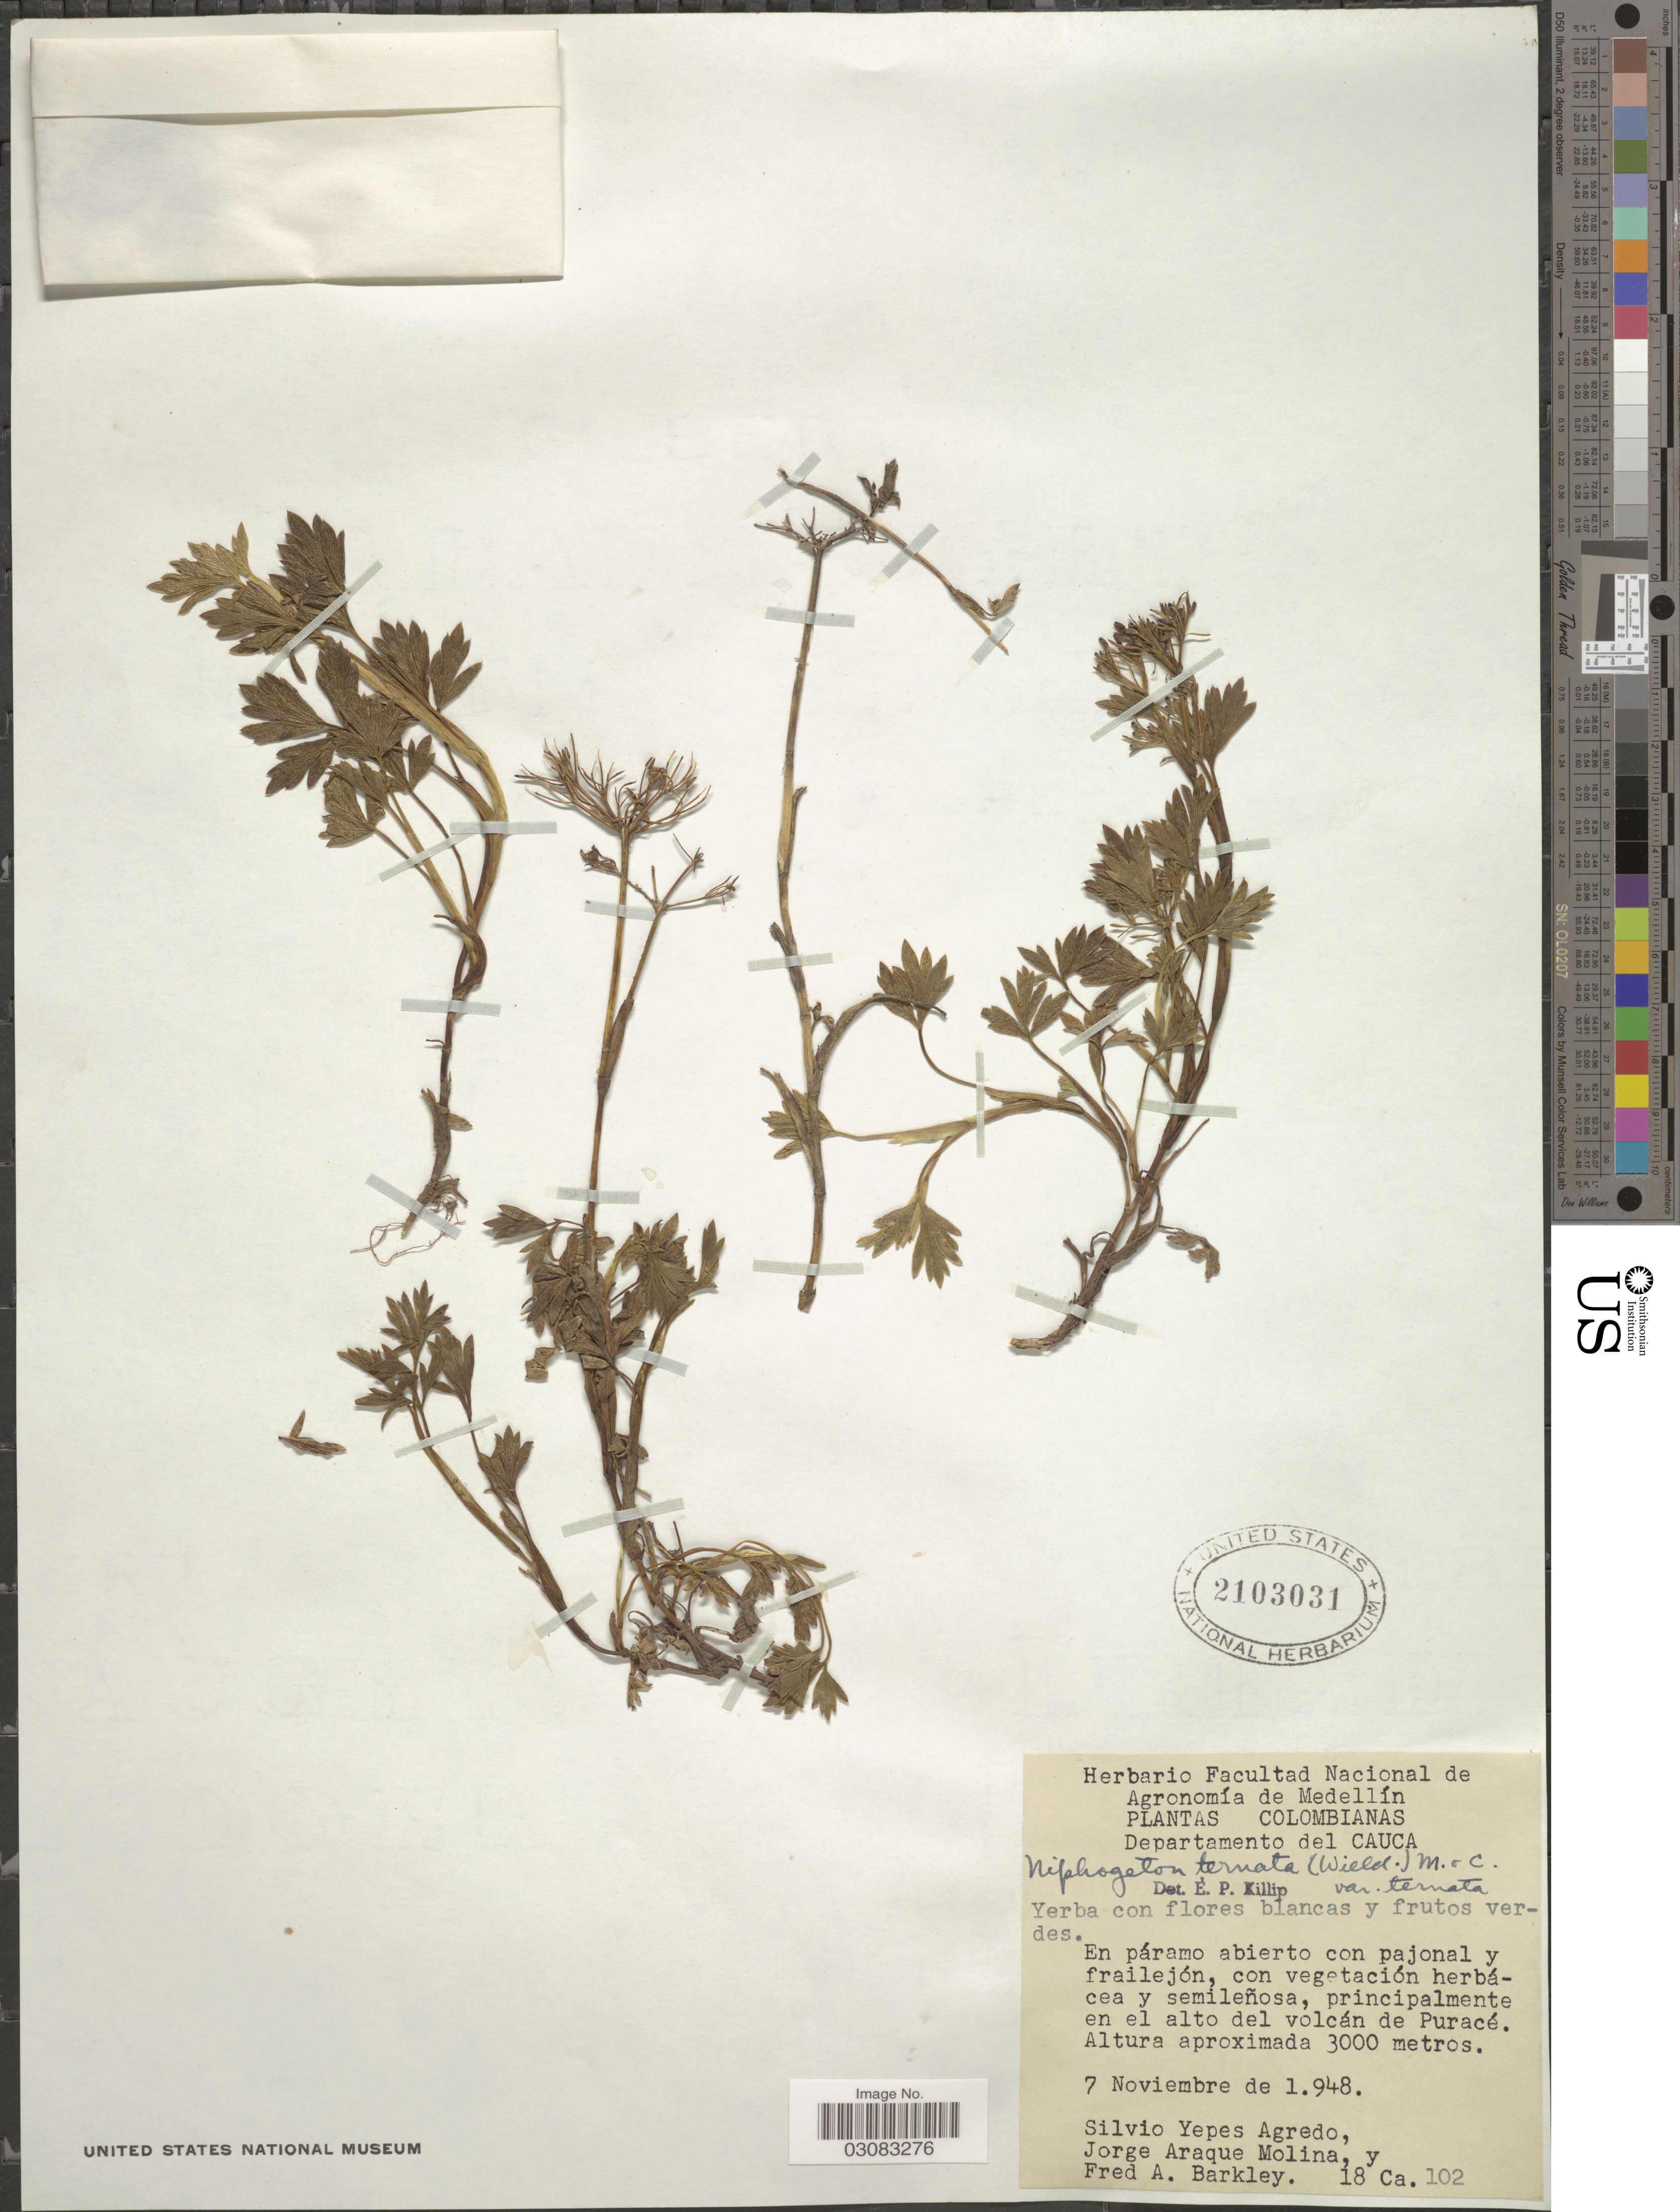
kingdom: Plantae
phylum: Tracheophyta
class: Magnoliopsida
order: Apiales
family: Apiaceae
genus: Niphogeton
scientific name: Niphogeton ternata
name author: (Willd. ex Schltr.) Mathias & Constance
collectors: S. Yepes-Agredo, J. A. Molina & F. A. Barkley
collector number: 18Ca.102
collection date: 1948-11-07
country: Colombia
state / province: Cauca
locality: Departamento del Cauca. Principalmente en el alto del volcán de Puracé.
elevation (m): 3000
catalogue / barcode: US 2103031